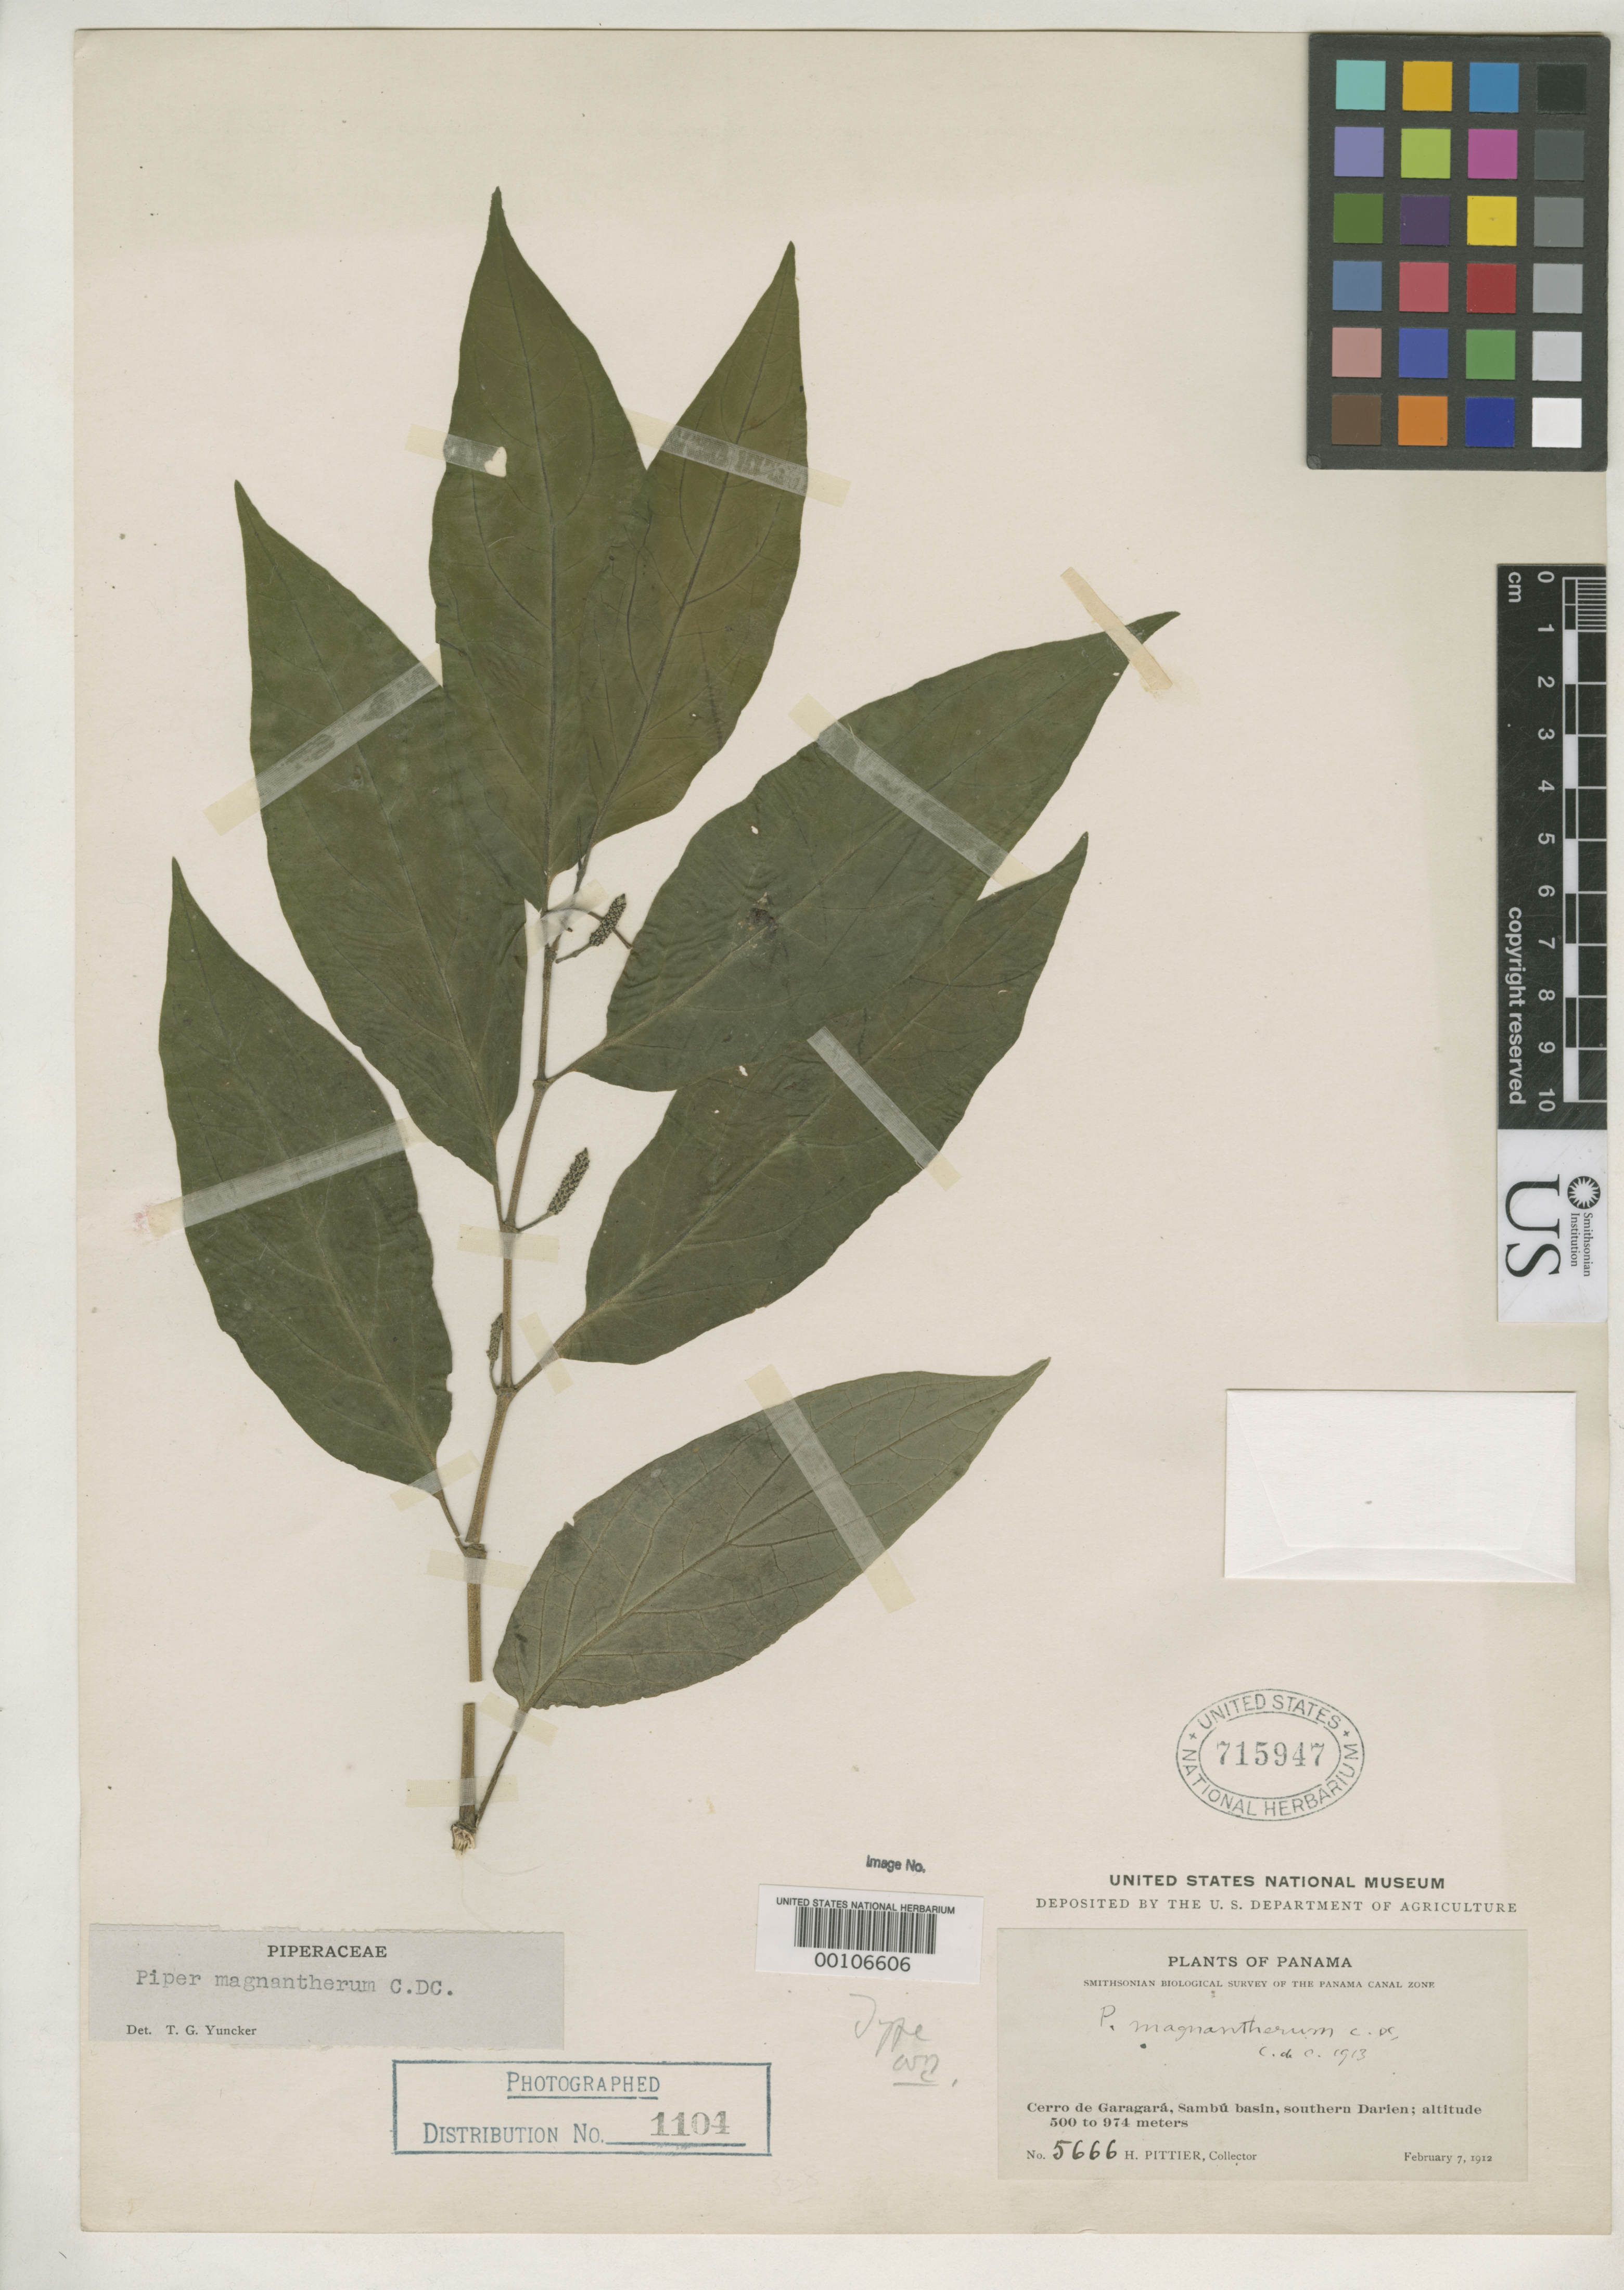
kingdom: Plantae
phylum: Tracheophyta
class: Magnoliopsida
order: Piperales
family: Piperaceae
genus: Piper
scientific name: Piper magnantherum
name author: C. DC.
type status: Possible Holotype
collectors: H. F. Pittier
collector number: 5666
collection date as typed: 07 Feb 1912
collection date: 1912-02-07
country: Panama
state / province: Darién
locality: Cerro du Garagara, Sambu Basin.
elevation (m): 500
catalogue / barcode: US 715947